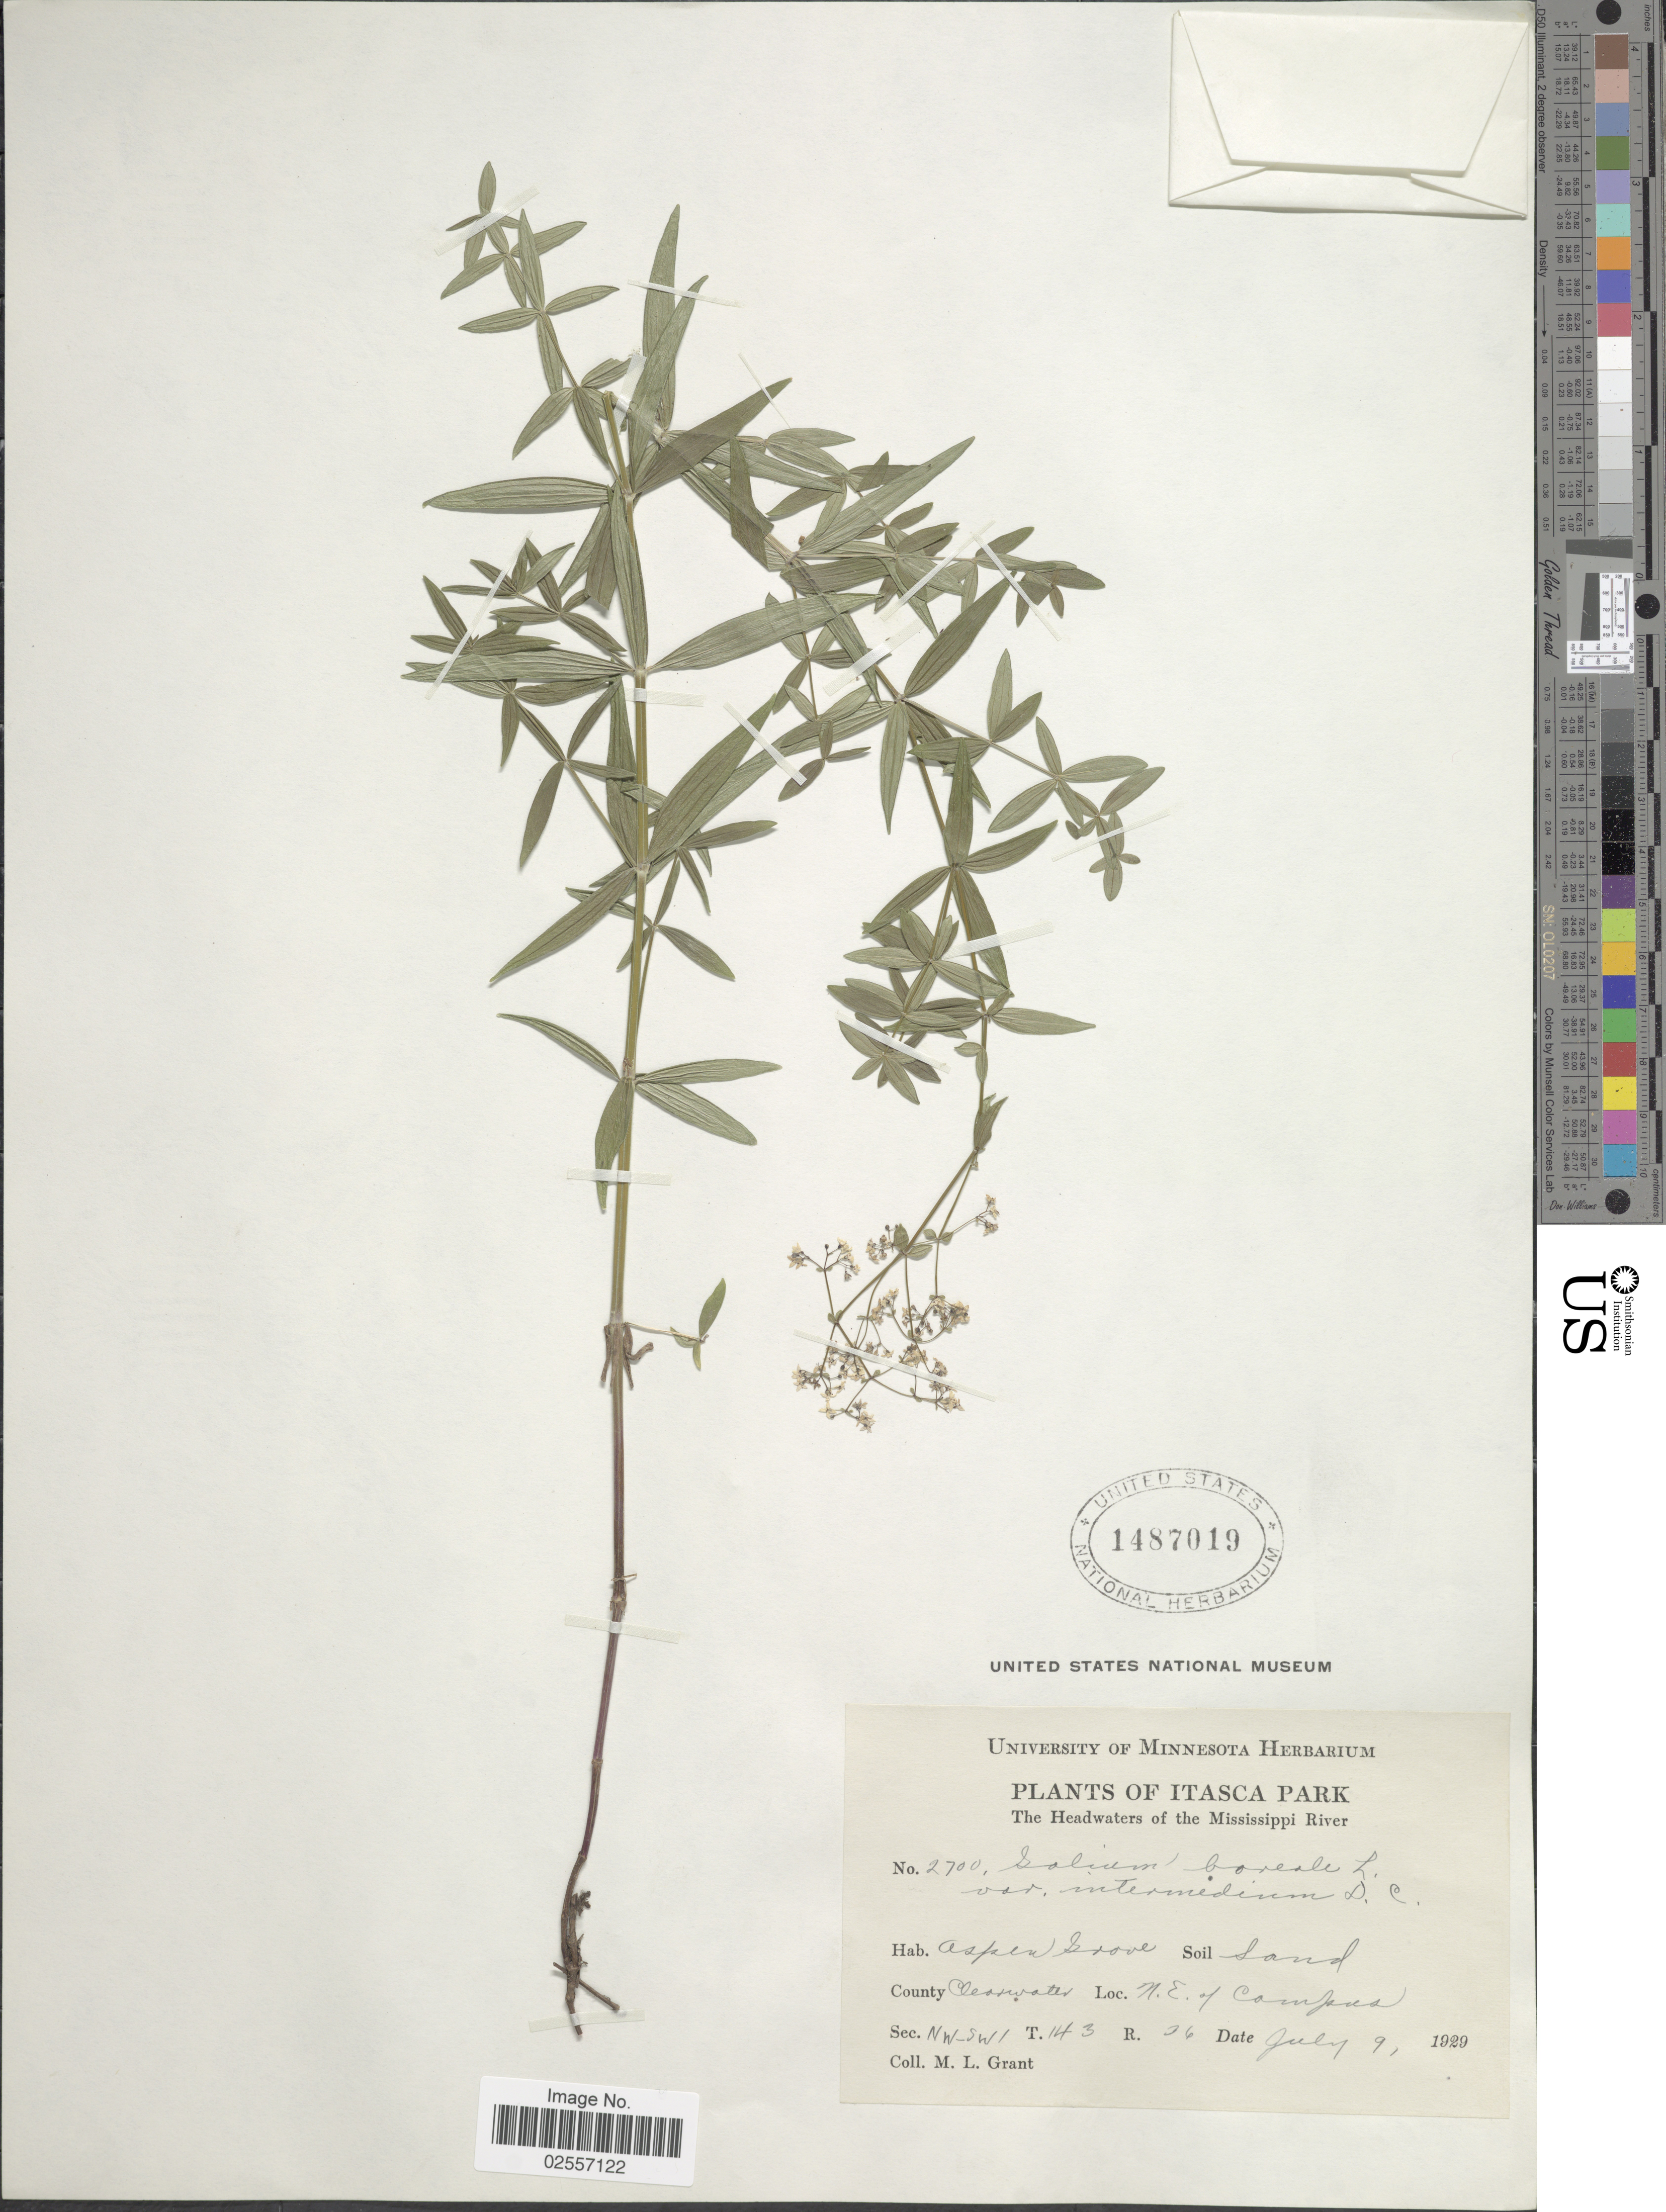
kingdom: Plantae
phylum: Tracheophyta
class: Magnoliopsida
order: Gentianales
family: Rubiaceae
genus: Galium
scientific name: Galium boreale L.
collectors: M. L. Grant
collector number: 2700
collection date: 1929-07-09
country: United States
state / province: Minnesota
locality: Itasca Park. The Headwaters of the Mississippi River. Aspen Grove. County Clearwater. N.E. of Campus. Sec. NW-SW1 T.143 R> 36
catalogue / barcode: US 1487019